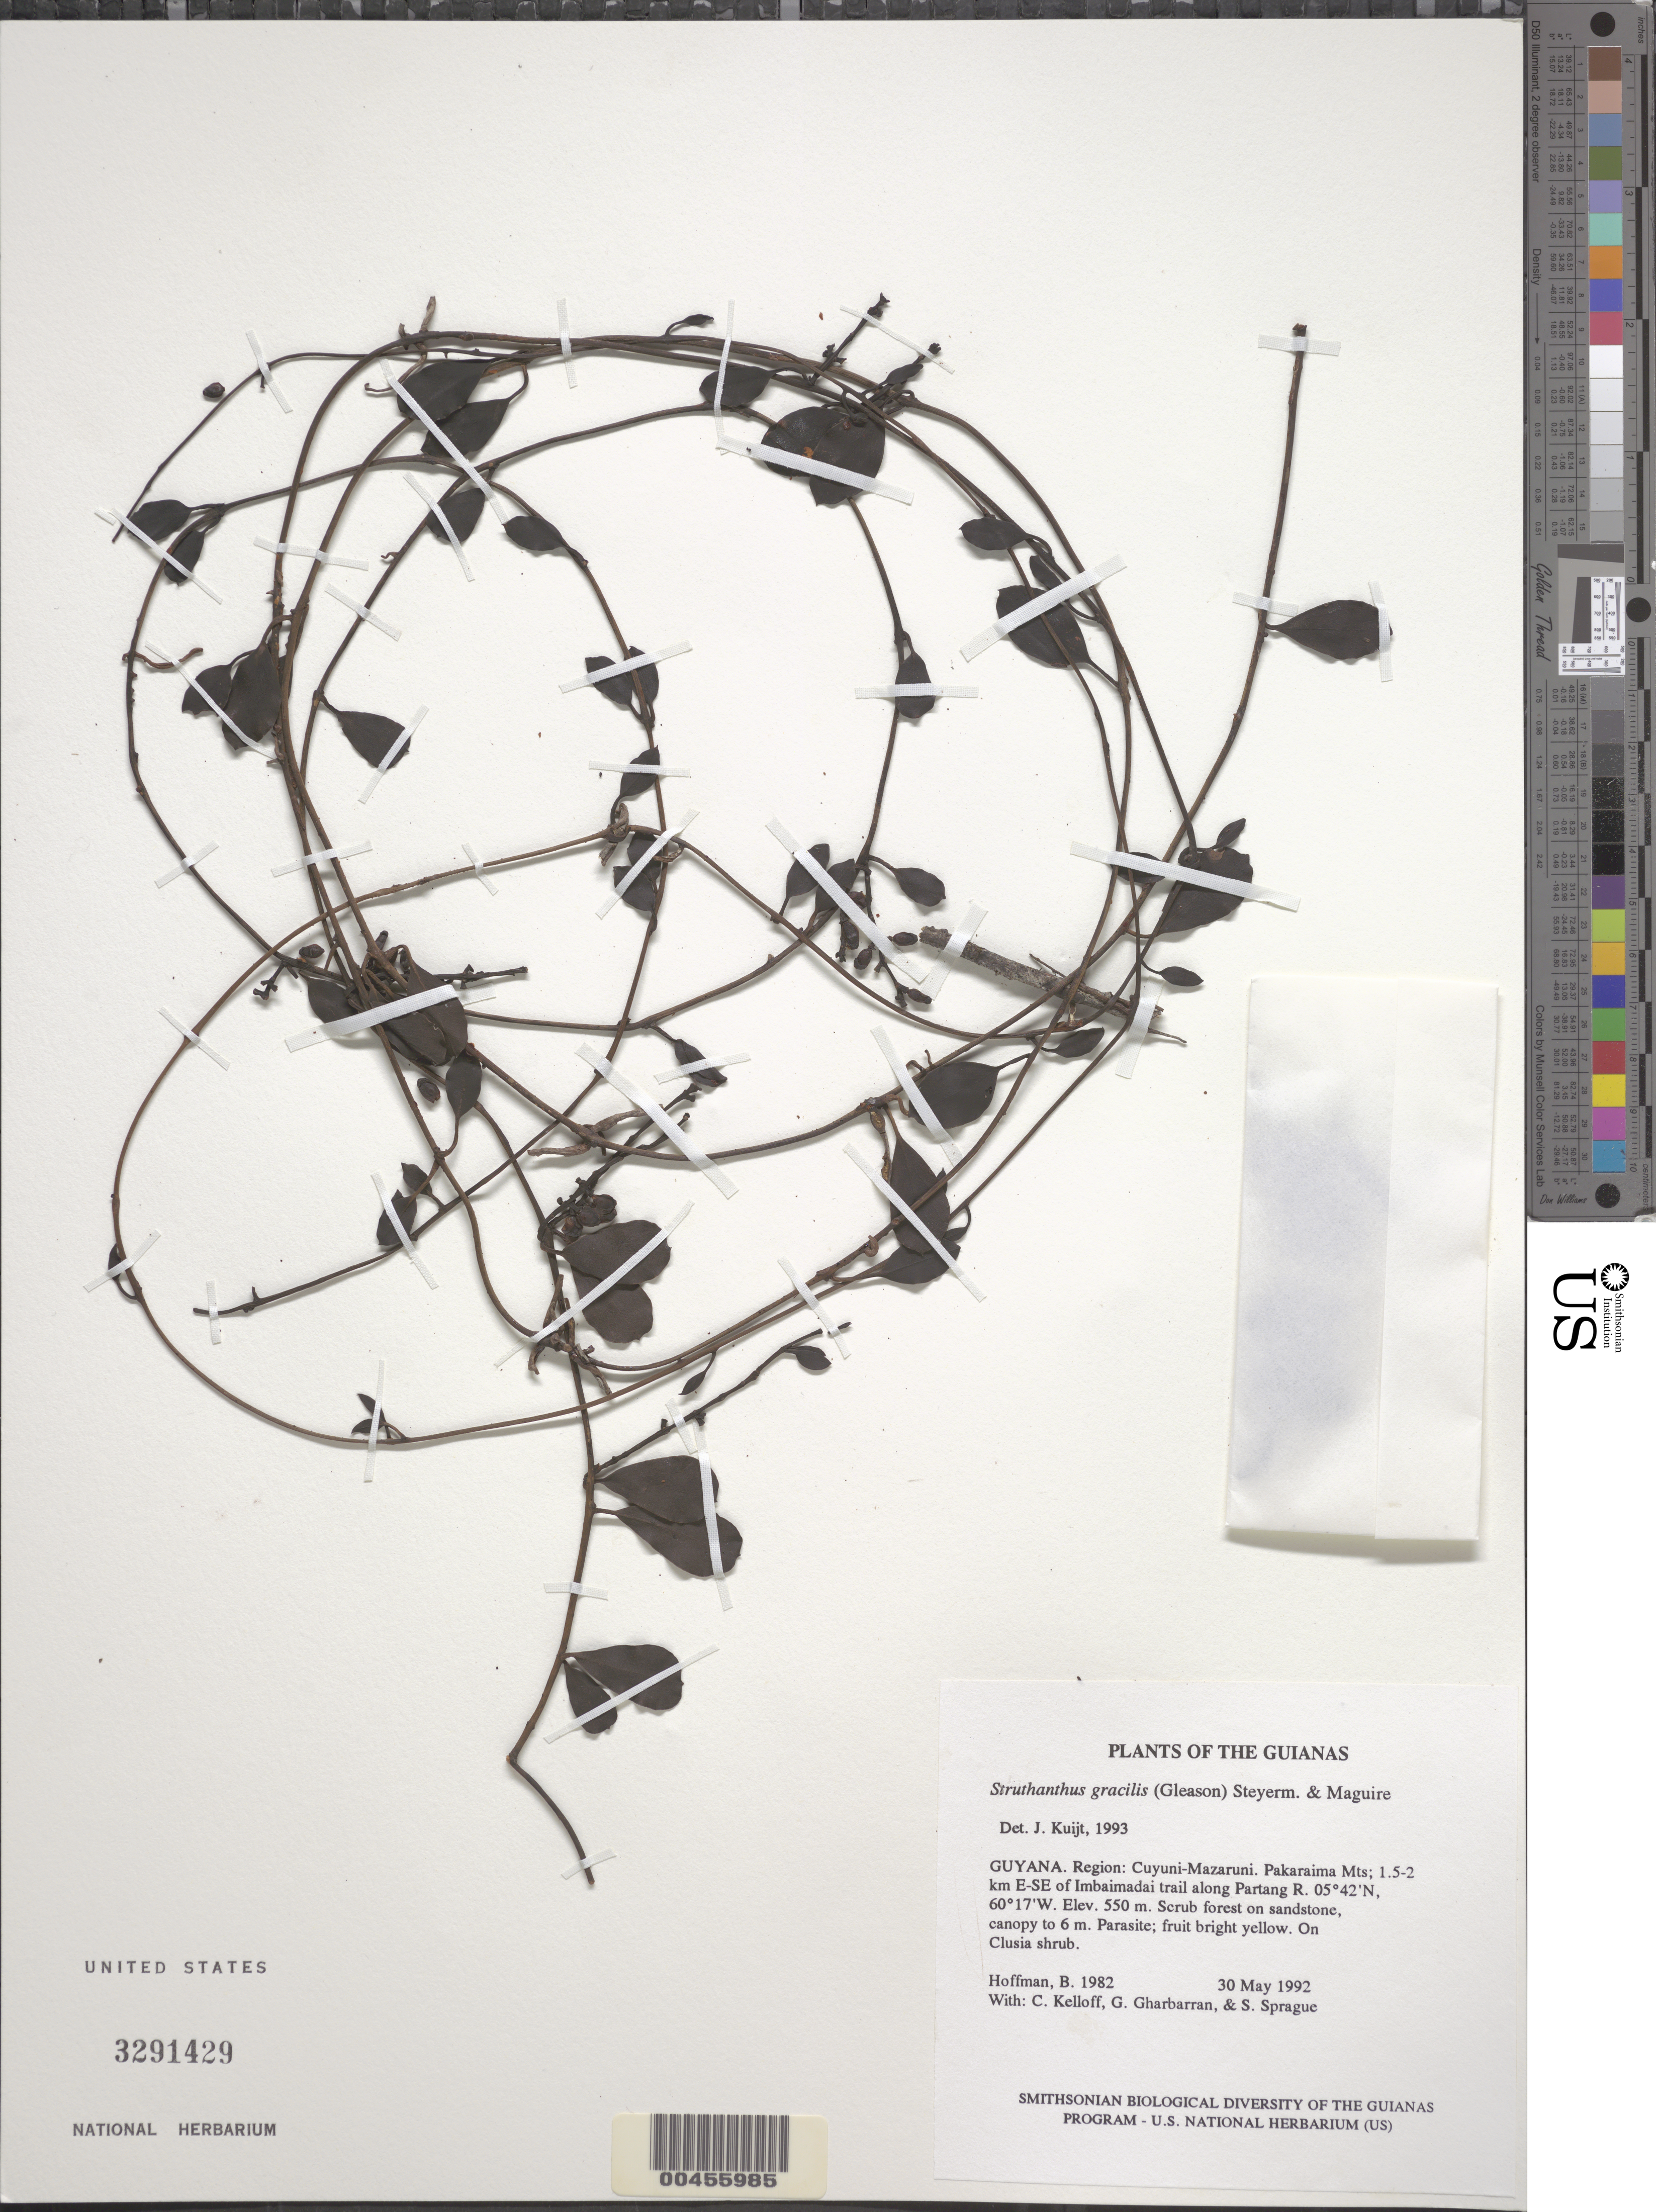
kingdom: Plantae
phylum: Tracheophyta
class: Magnoliopsida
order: Santalales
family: Loranthaceae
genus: Struthanthus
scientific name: Struthanthus gracilis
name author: (Gleason) Steyerm. & Maguire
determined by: Kuijt, Job, (CANADA)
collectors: B. Hoffman, C. L. Kelloff, G. Gharbarran & S. Sprague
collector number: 1982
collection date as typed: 30 May 1992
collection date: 1992-05-30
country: Guyana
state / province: Cuyuni-Mazaruni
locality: Pakaraima Mts; 1.5-2 km ESE of Imbaimadai trail along Partang River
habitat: Scrub forest on sandstone, canopy to 6 m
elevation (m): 550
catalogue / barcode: US 3291429